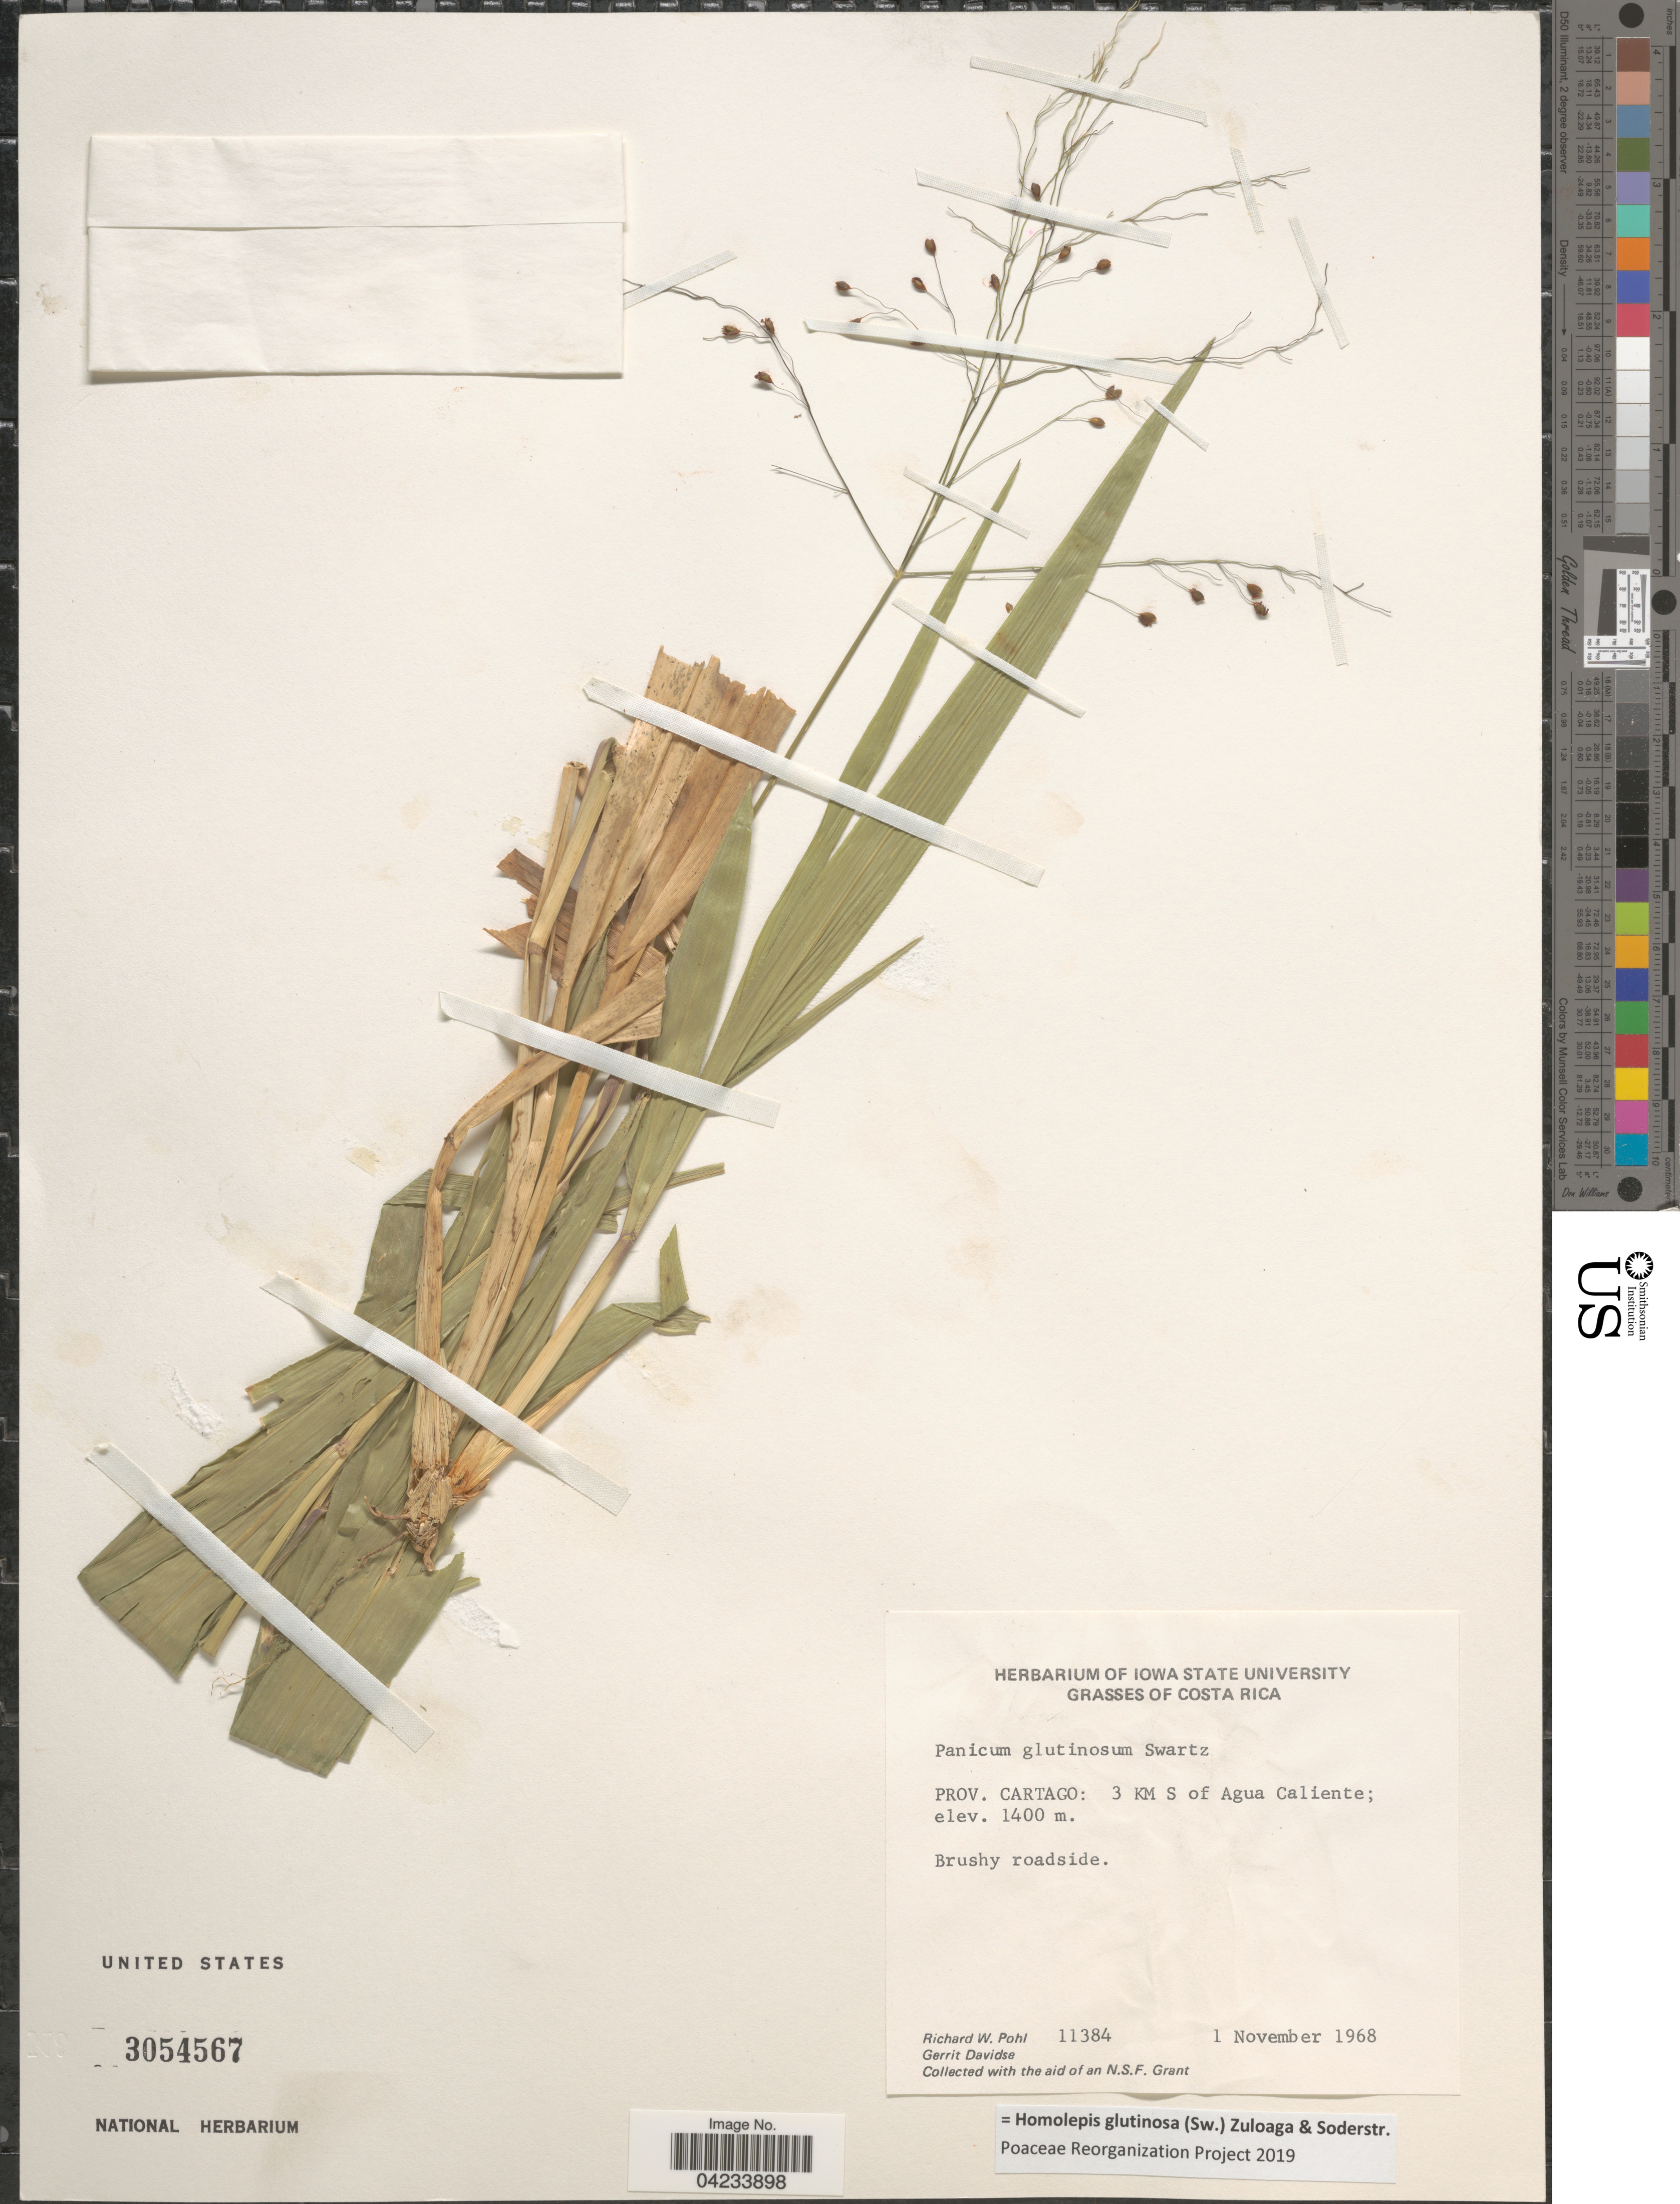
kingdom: Plantae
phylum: Tracheophyta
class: Liliopsida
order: Poales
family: Poaceae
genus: Homolepis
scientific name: Homolepis glutinosa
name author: (Sw.) Zuloaga & Soderstr.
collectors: R. W. Pohl & G. Davidse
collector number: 11384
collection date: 1968-11-01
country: Costa Rica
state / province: Cartago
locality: Prov. Cartago: 3 KM S of Agua Caliente.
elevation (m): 1400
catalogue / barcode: US 3054567